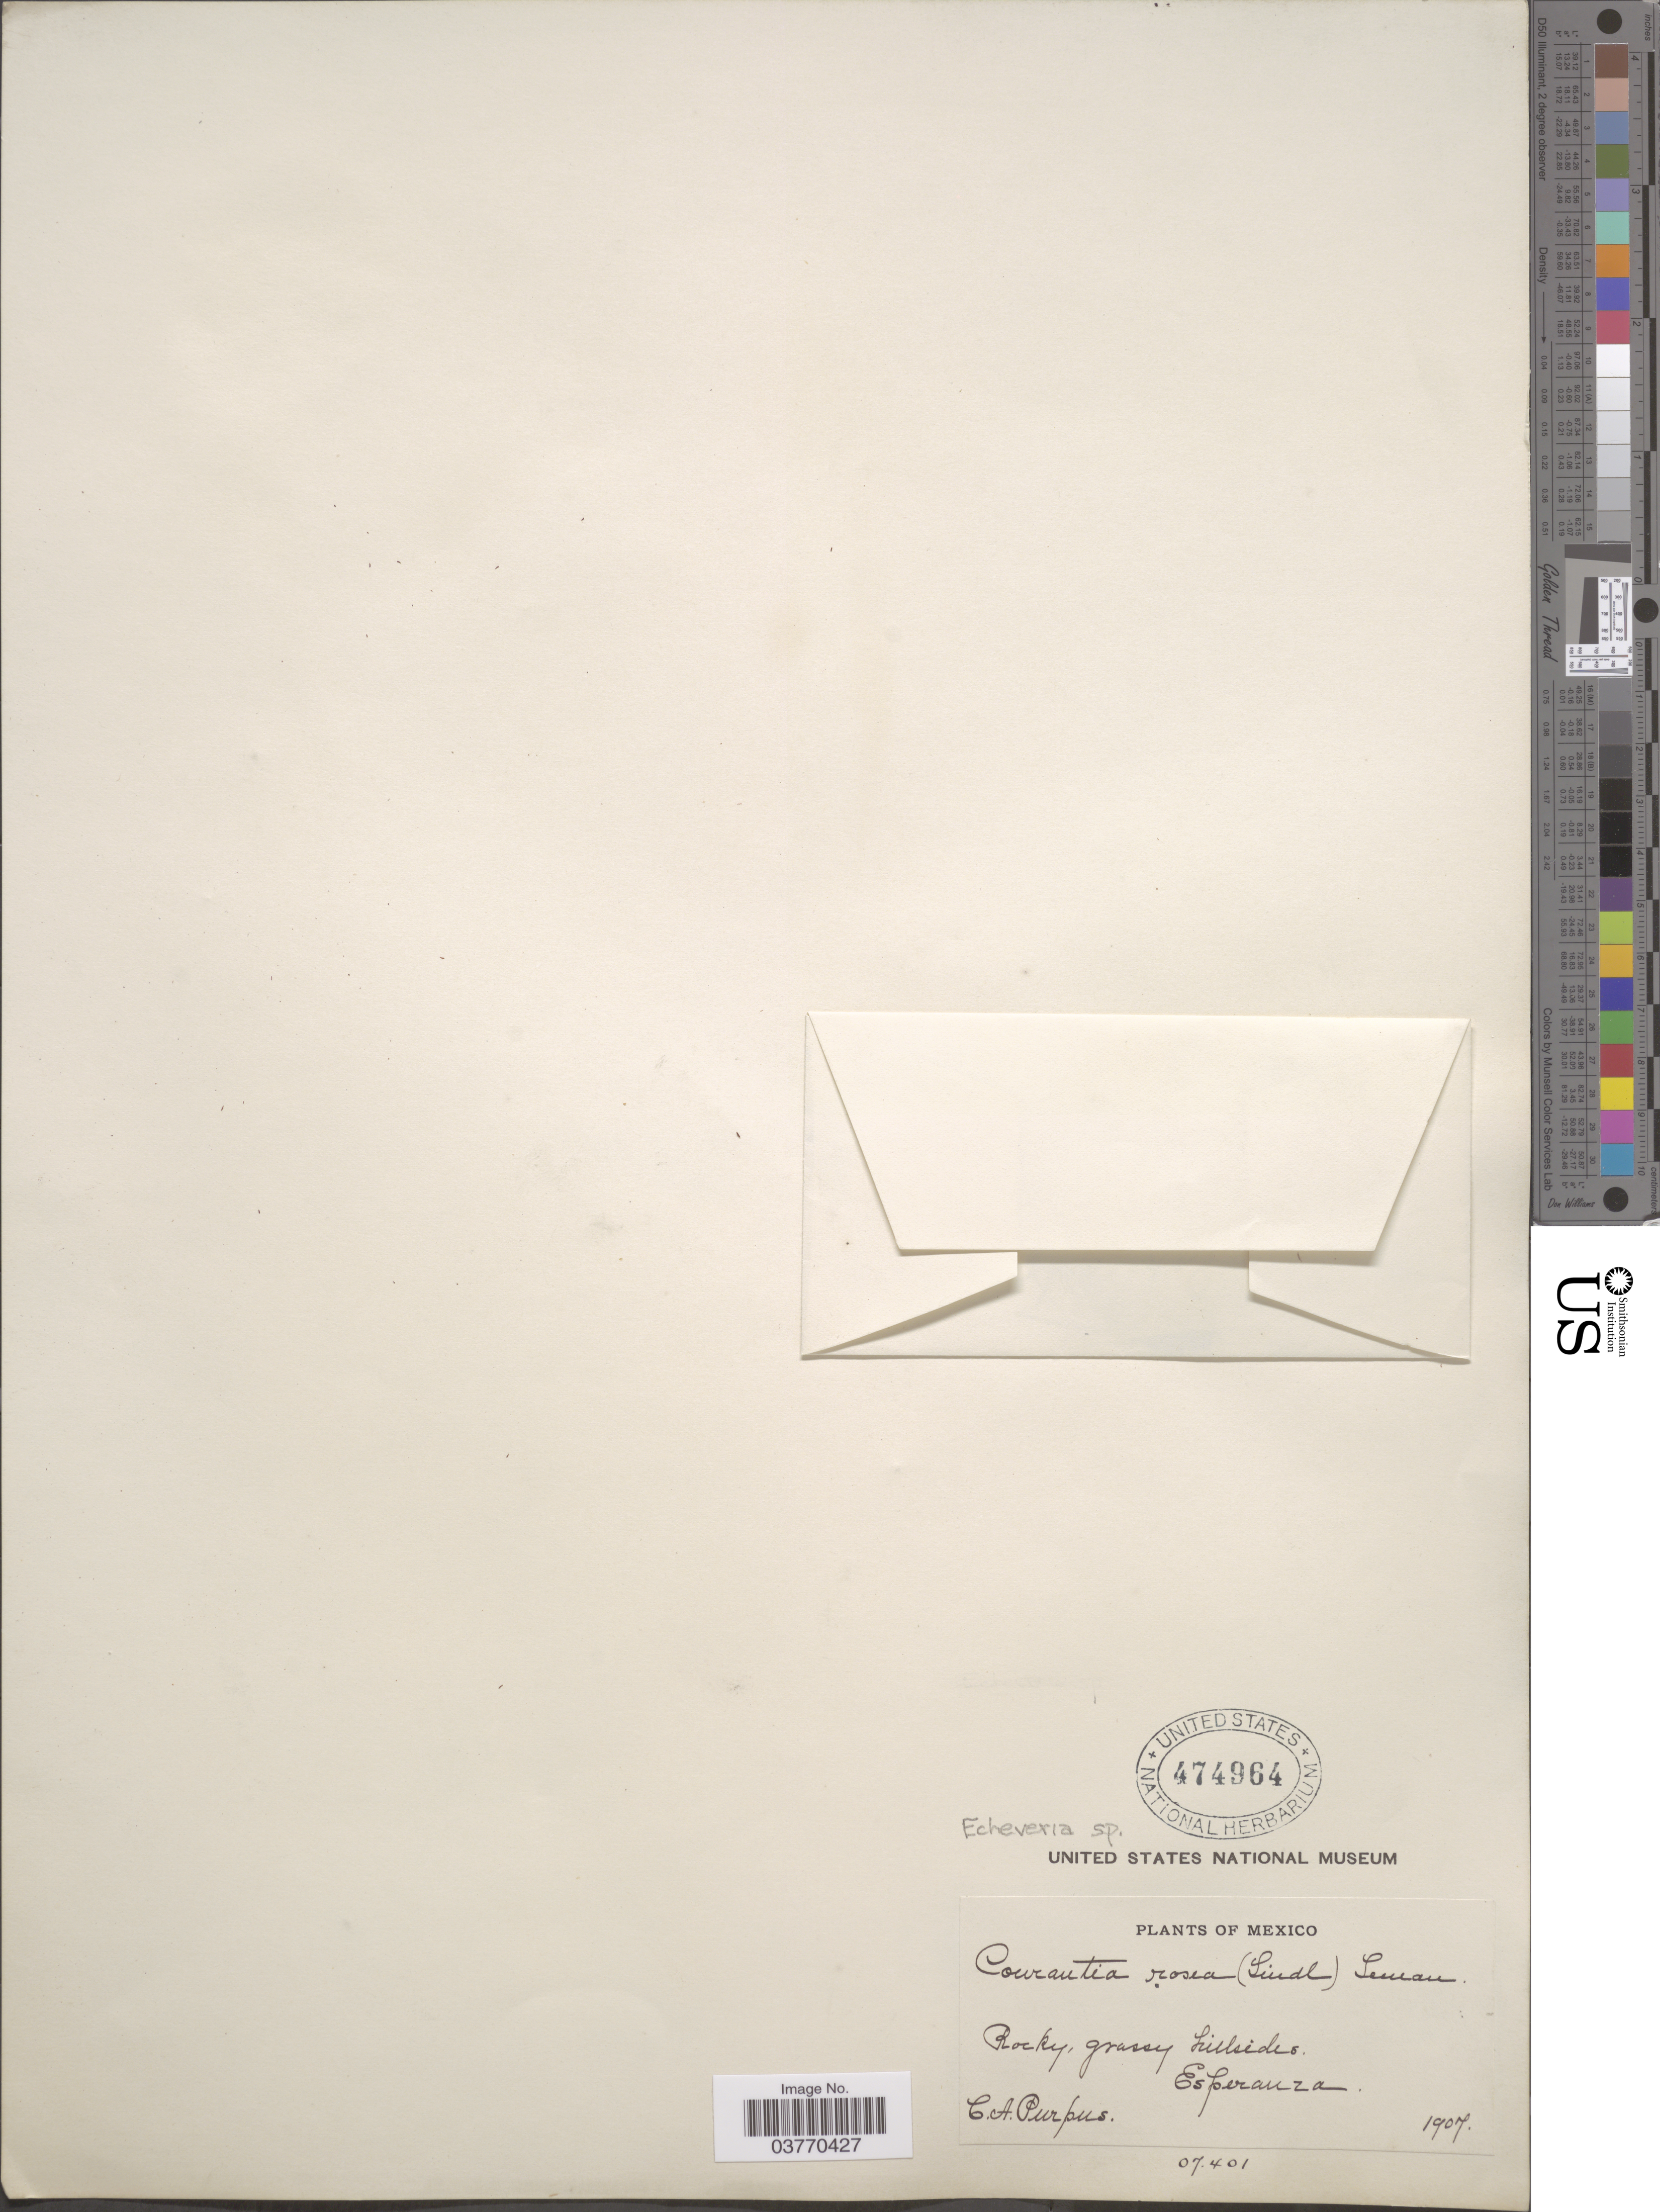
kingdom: Plantae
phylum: Tracheophyta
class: Magnoliopsida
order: Saxifragales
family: Crassulaceae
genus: Echeveria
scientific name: Echeveria rosea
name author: Lindl.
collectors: C. A. Purpus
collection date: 1907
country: Mexico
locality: Esperanza.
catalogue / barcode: US 474964